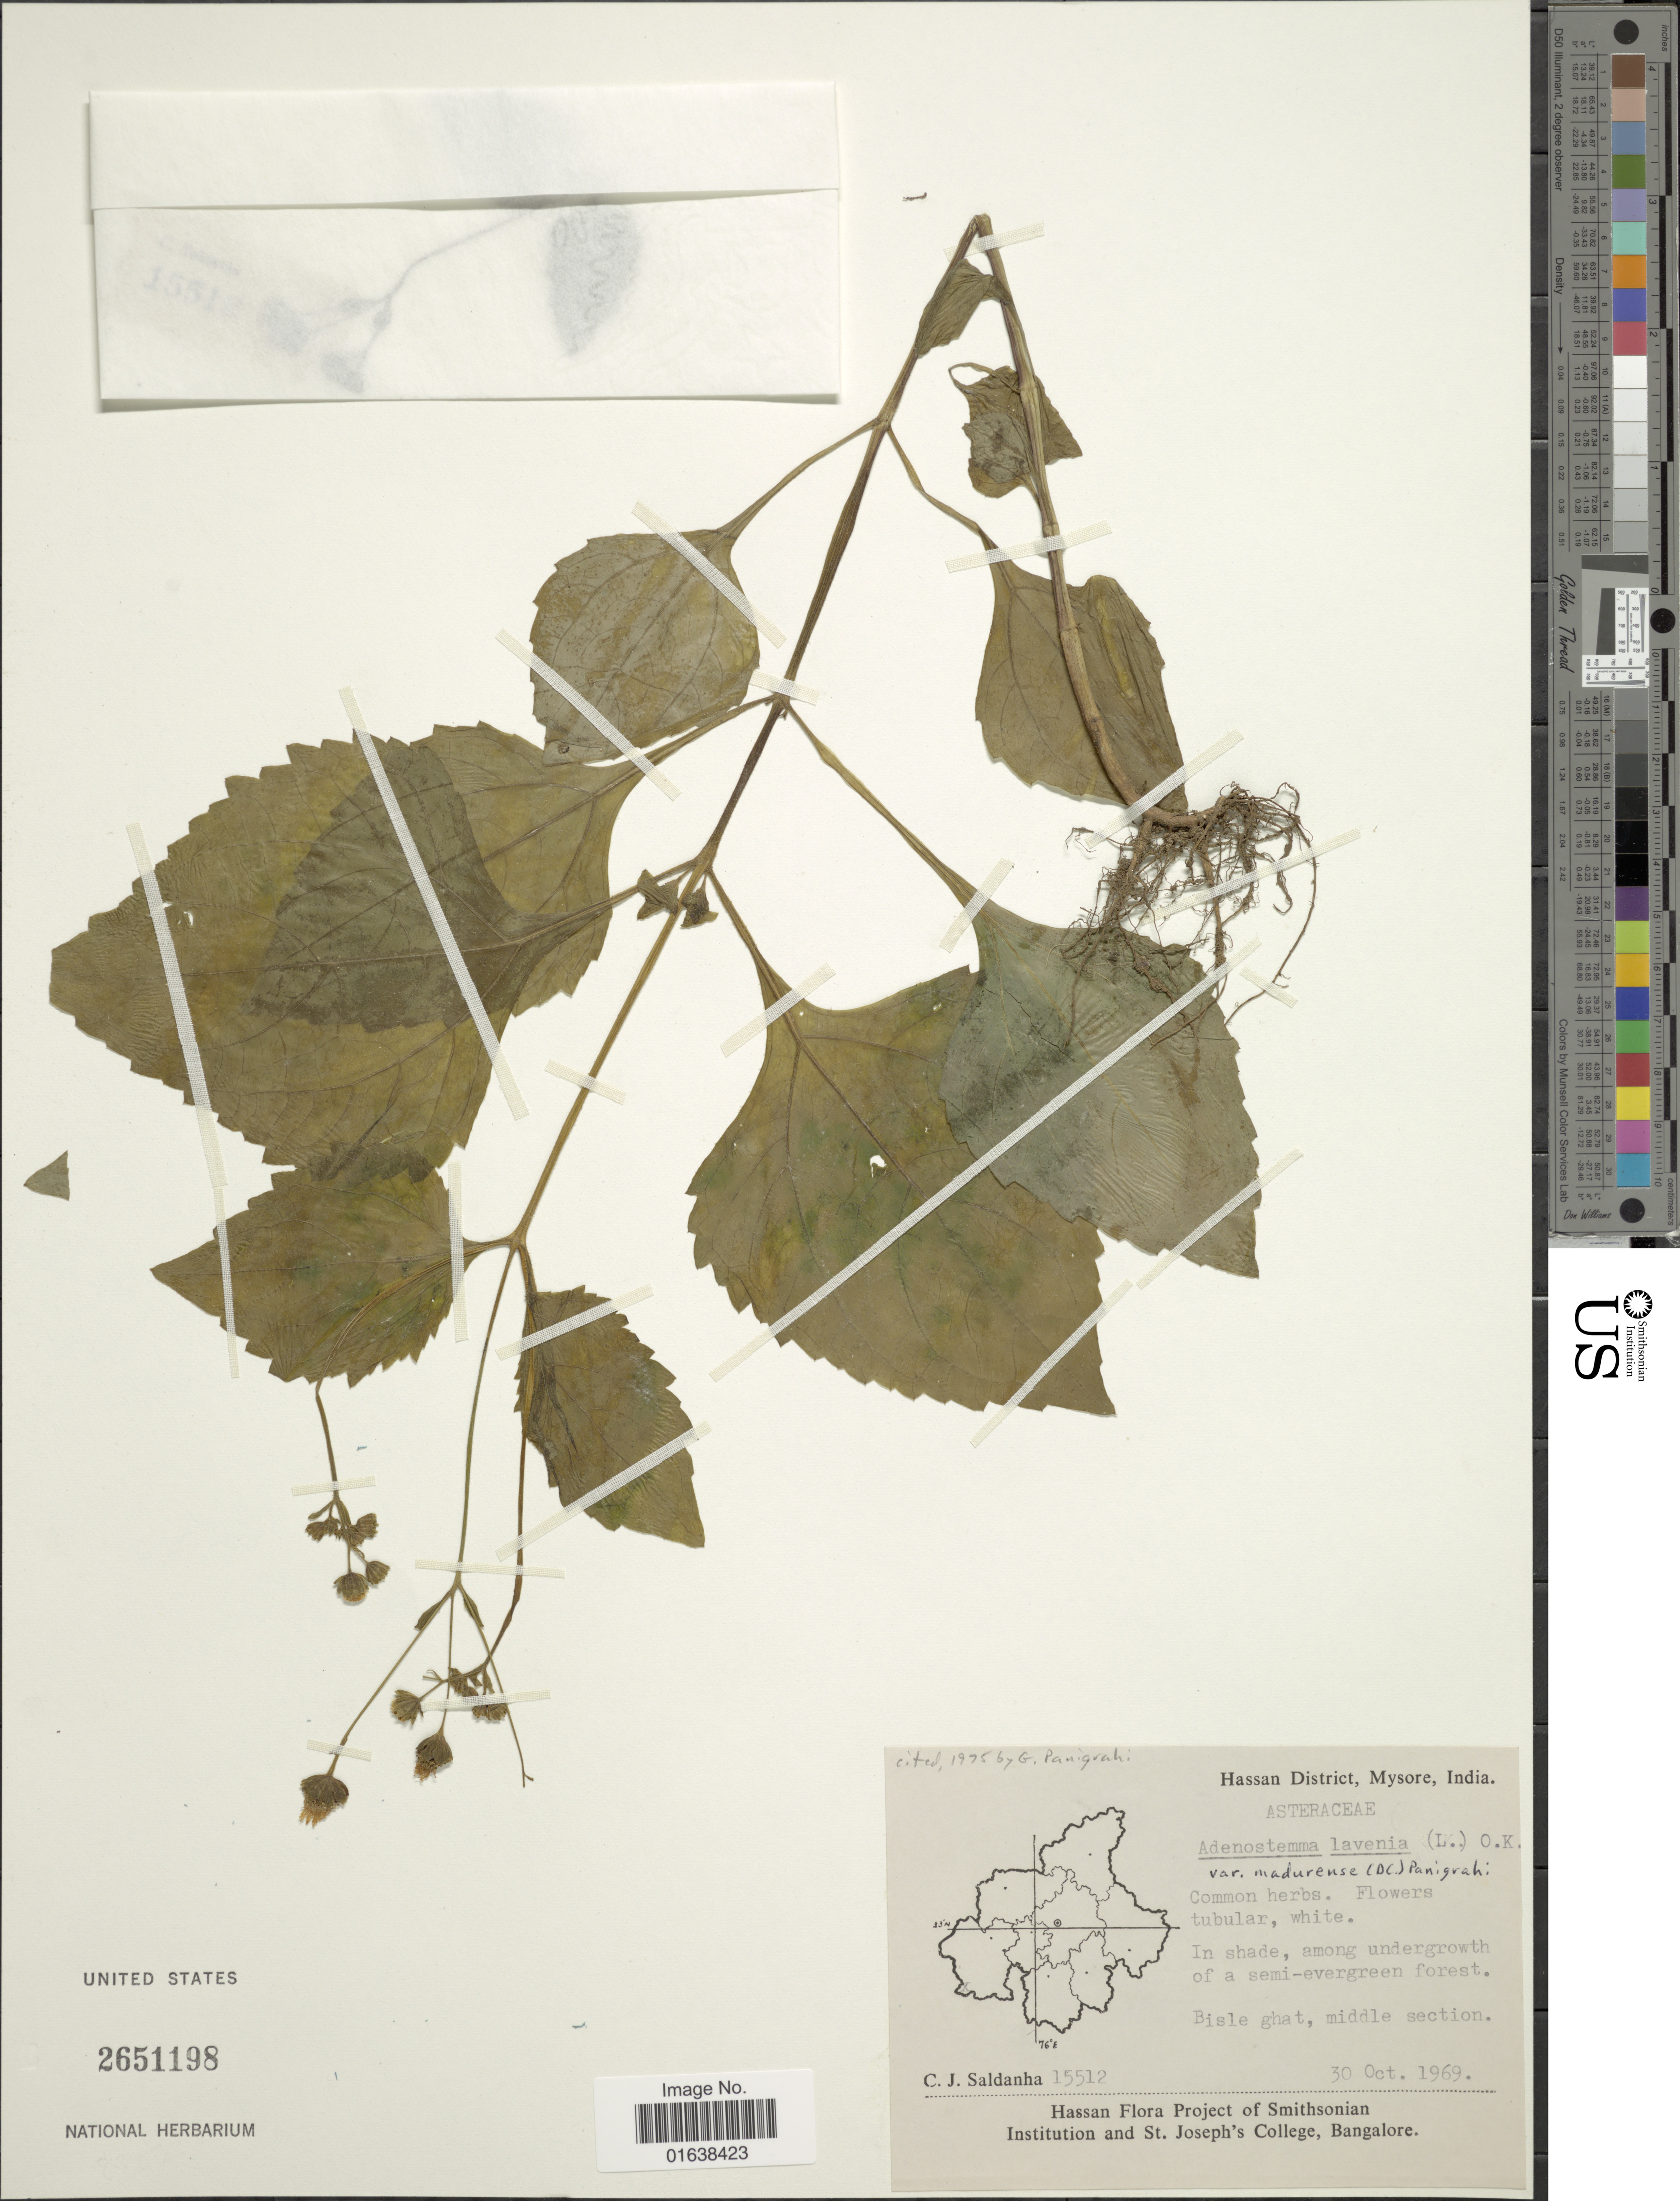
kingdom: Plantae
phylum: Tracheophyta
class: Magnoliopsida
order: Asterales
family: Asteraceae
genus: Adenostemma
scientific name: Adenostemma lavenia var. madurense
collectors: C. J. Saldanha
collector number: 15512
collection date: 1969-10-30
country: India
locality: Hassan District, Mysor, India. In shade, among undergrowth of a semi-evergreen forest. Bisle ghat, middle section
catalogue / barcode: US 2651198